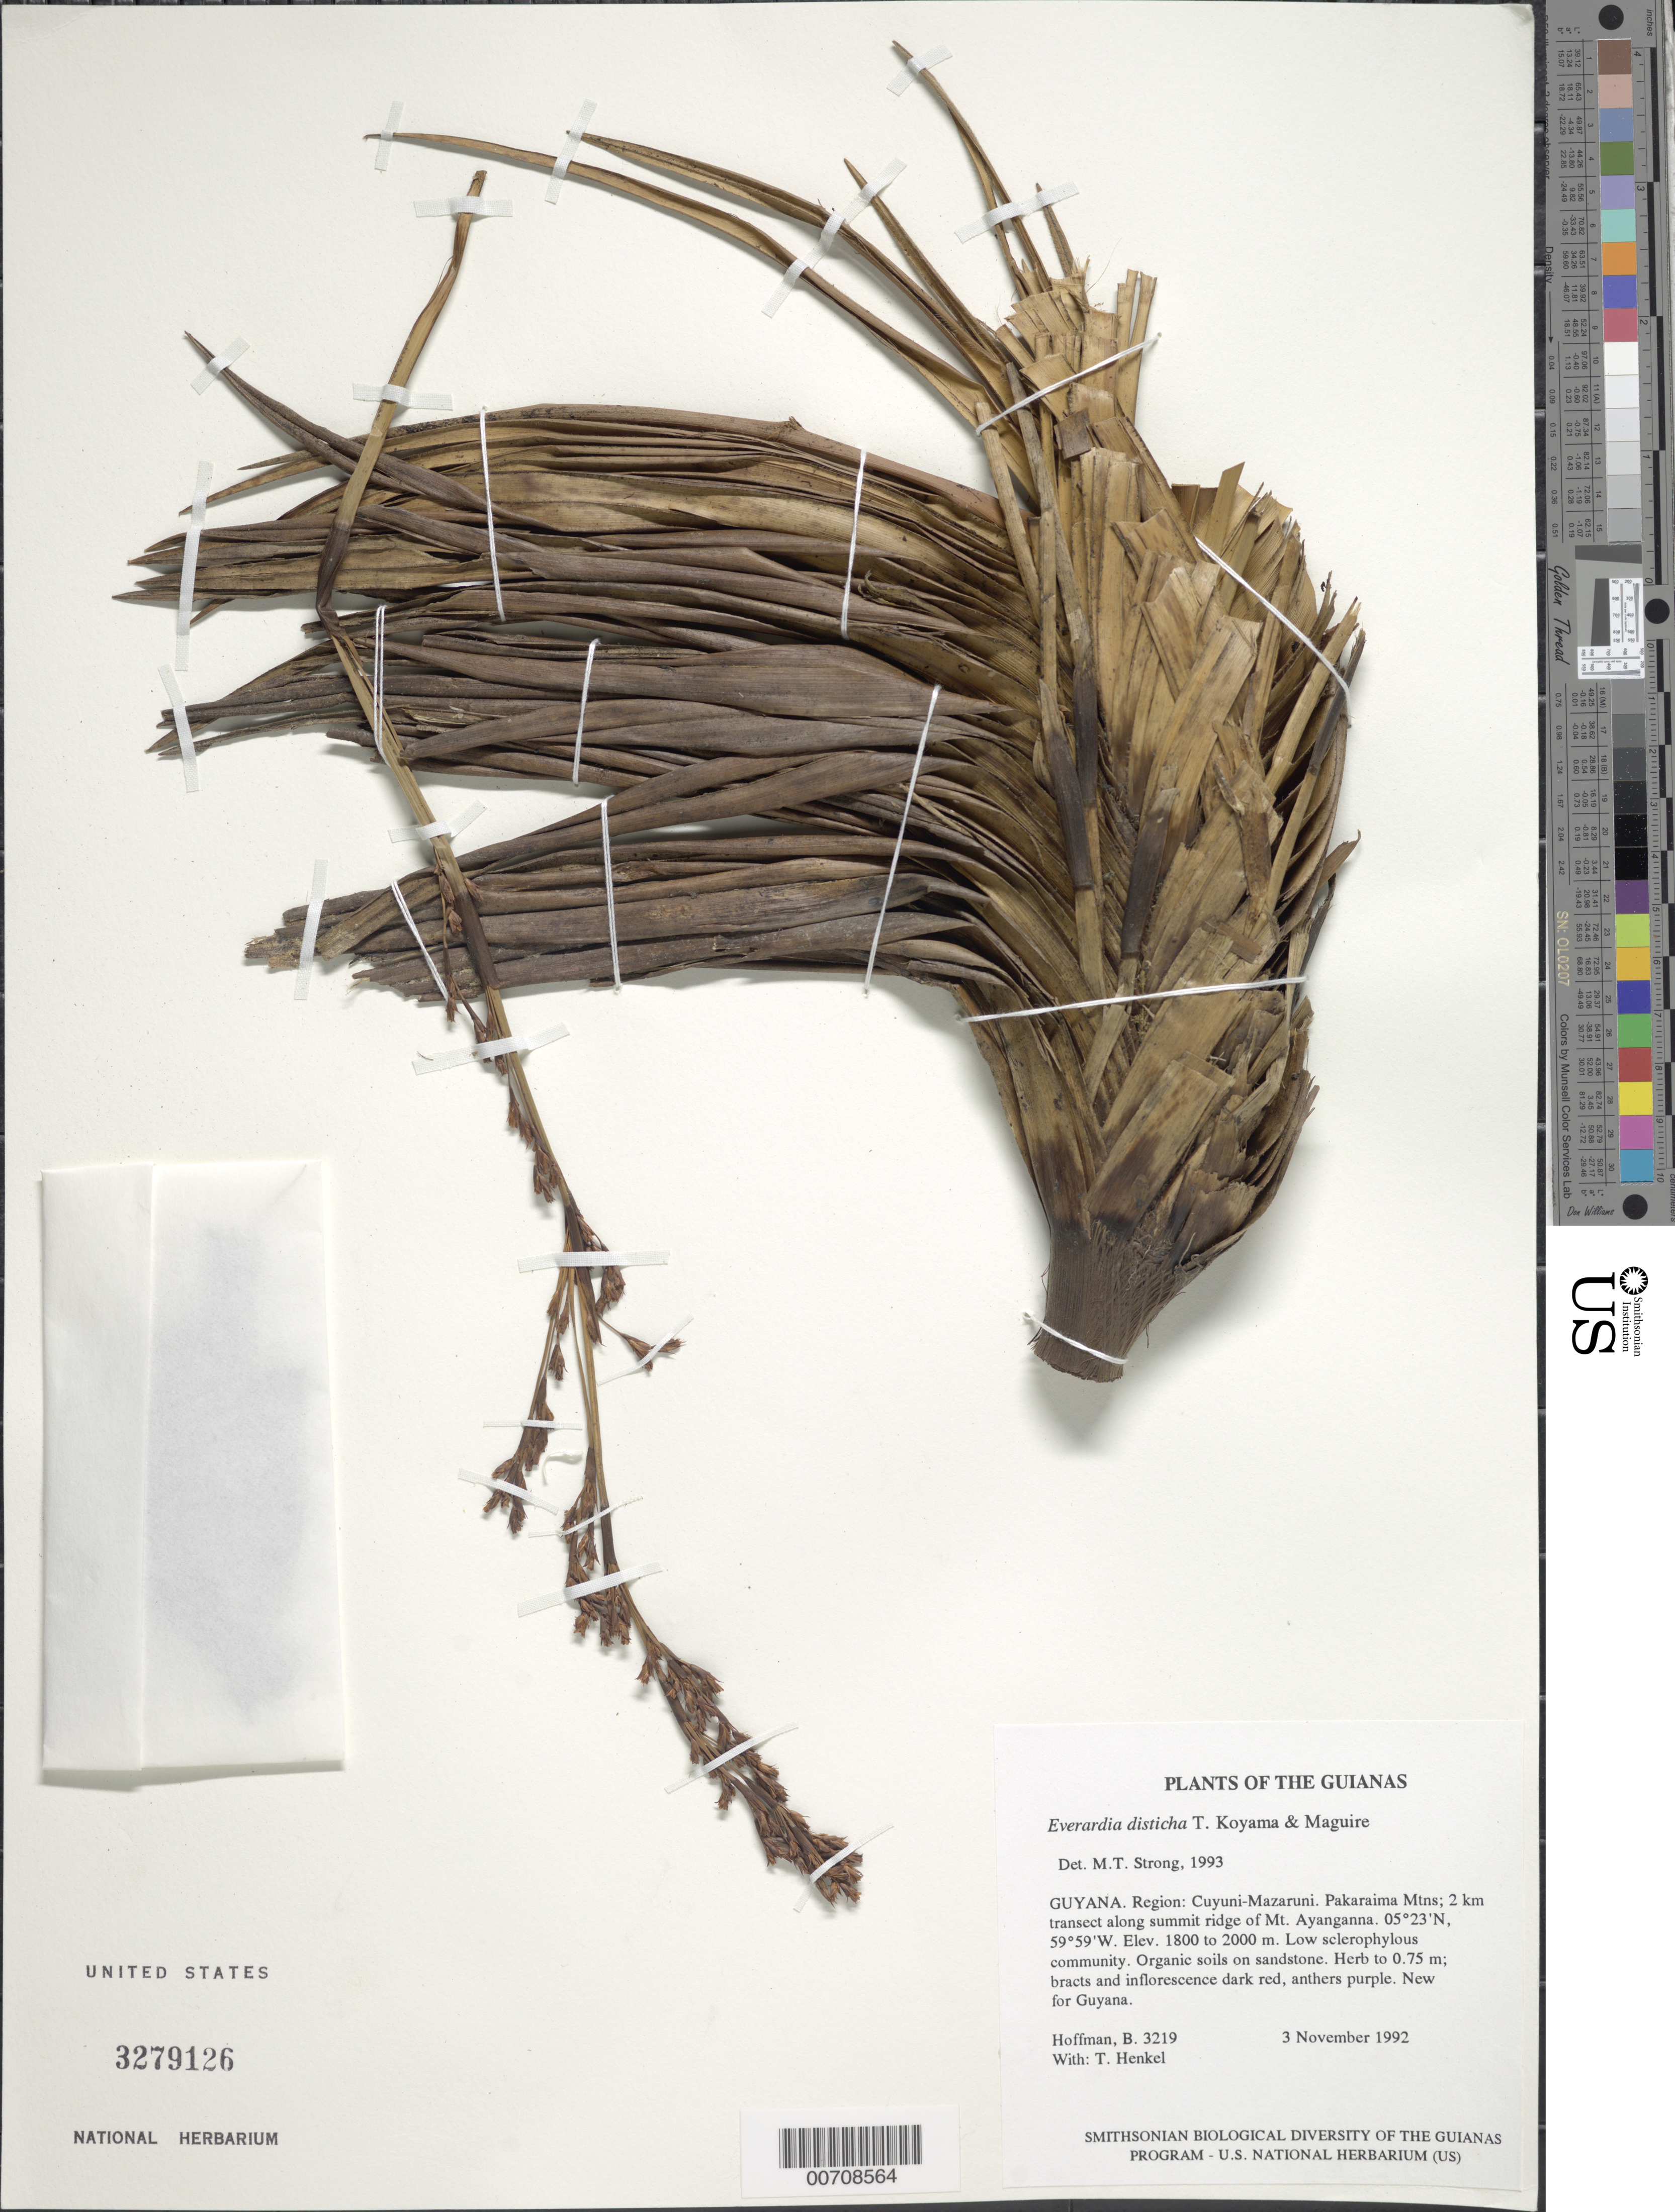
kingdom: Plantae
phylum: Tracheophyta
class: Liliopsida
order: Poales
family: Cyperaceae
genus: Cephalocarpus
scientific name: Cephalocarpus distichus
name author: (T. Koyama & Maguire) S.M. Costa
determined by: Strong, Mark T., (BOT), Smithsonian Institution - National Museum of Natural History (UNITED STATES)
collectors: B. Hoffman & T. Henkel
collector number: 3219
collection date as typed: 3 November 1992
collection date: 1992-11-03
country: Guyana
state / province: Cuyuni-Mazaruni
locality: Pakaraima Mountains; 2 km transect along summit ridge of Mt. Ayanganna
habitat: Low sclerophylous community. Organic soils on sandstone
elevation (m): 1800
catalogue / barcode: US 3279126